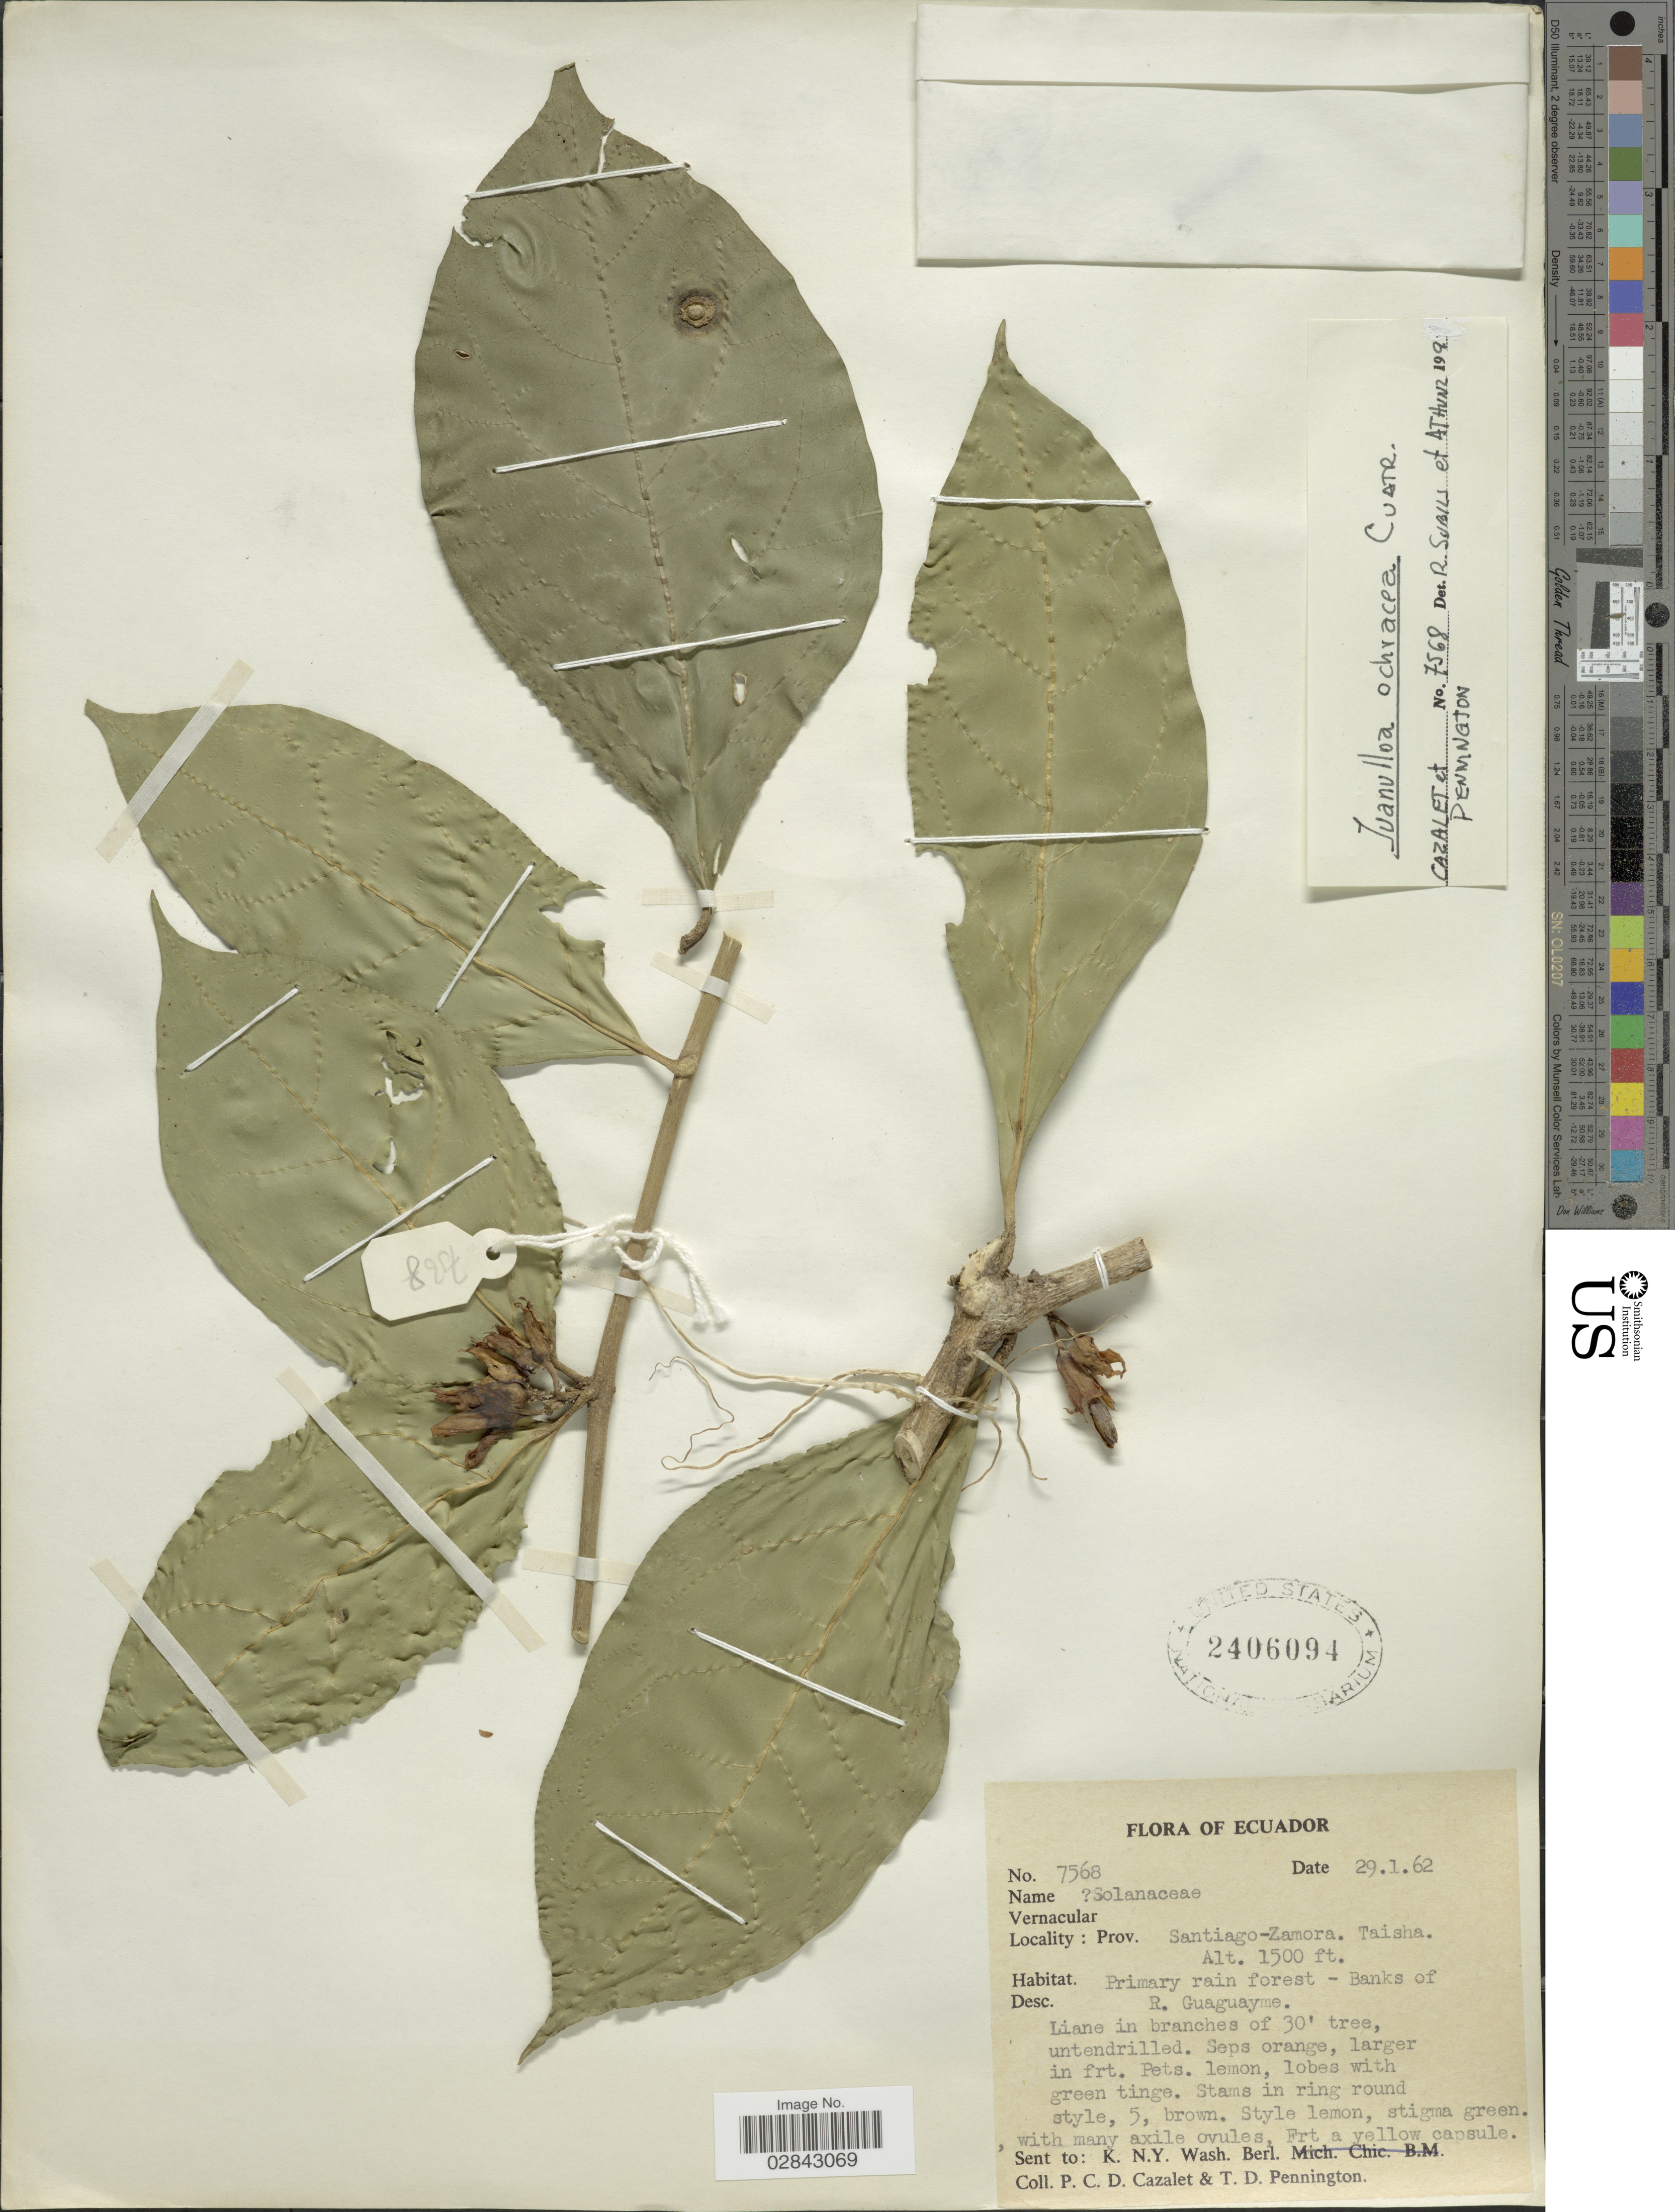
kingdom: Plantae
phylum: Tracheophyta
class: Magnoliopsida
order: Solanales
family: Solanaceae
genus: Juanulloa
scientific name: Juanulloa ochracea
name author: Cuatrec.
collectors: P. C. D. Cazalet & T. D. Pennington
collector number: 7568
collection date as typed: Transcribed d/m/y: 29/1/62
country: Ecuador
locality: Prov. Santiago-Zamora. Taisha. Banks of R. Guaguayme.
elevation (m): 457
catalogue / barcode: US 2406094